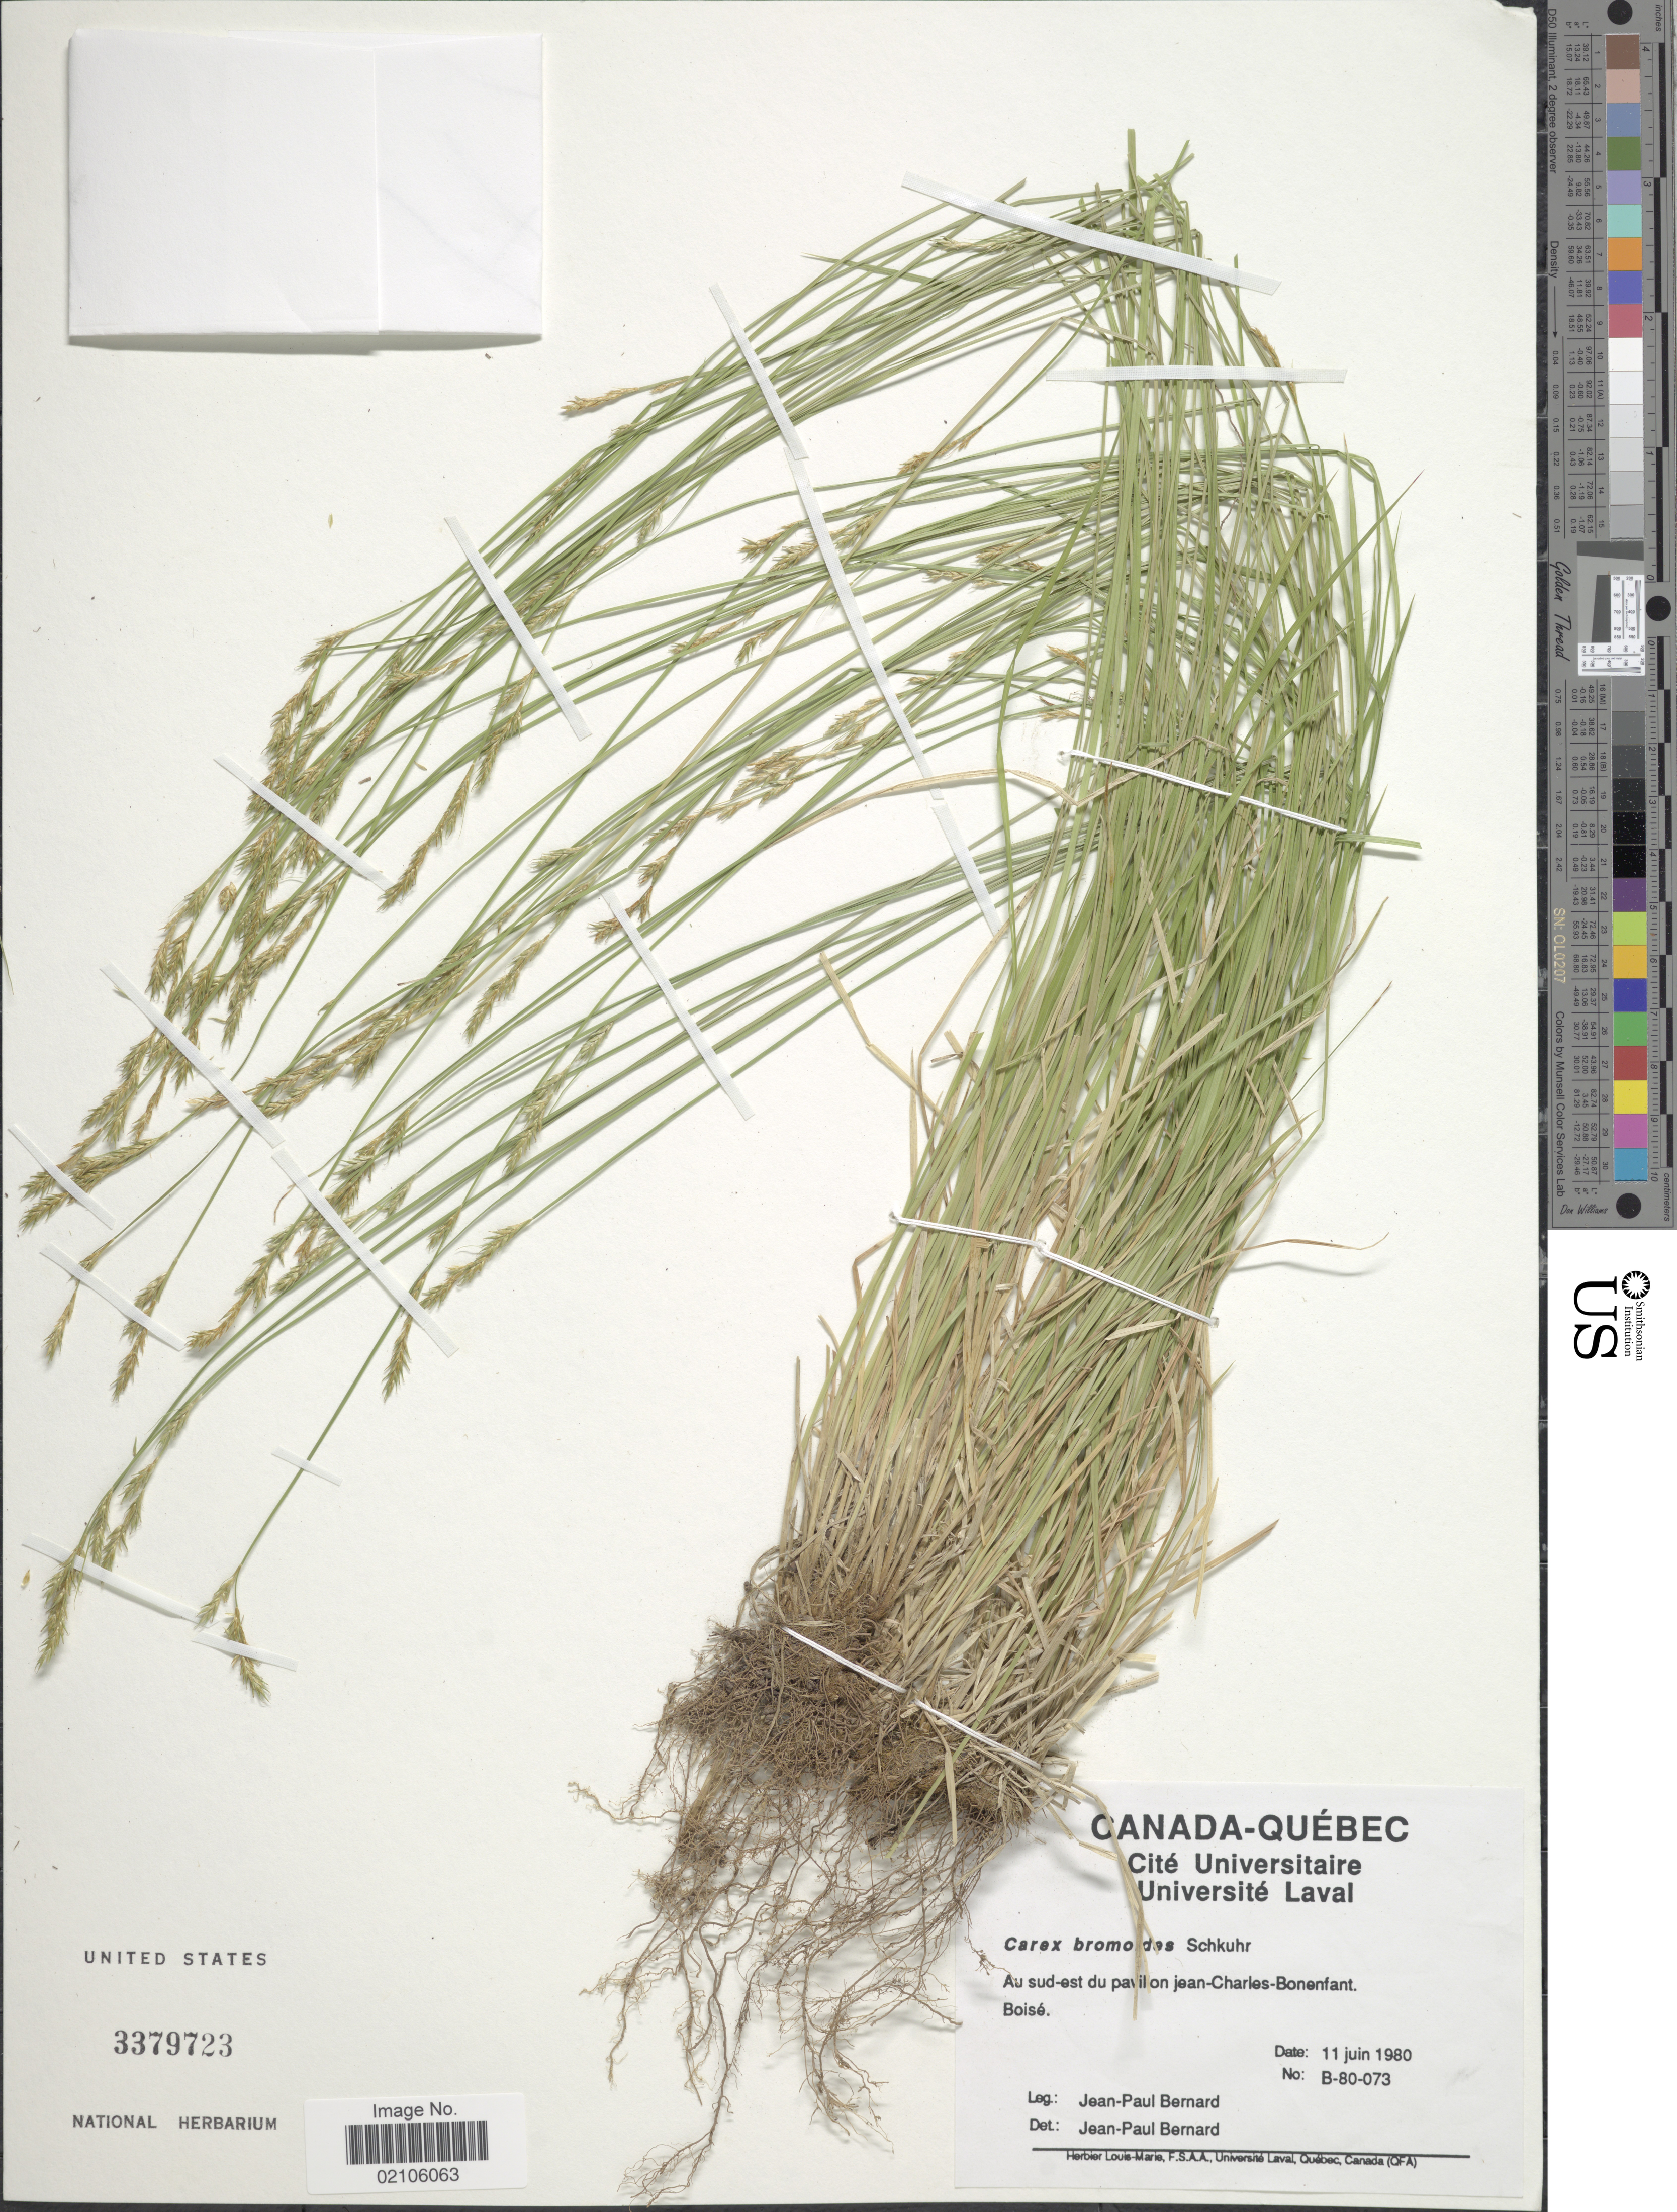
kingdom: Plantae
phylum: Tracheophyta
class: Liliopsida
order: Poales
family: Cyperaceae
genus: Carex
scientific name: Carex bromoides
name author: Willd.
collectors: J.-P. Bernard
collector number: B-80-073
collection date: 1980-06-11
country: Canada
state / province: Quebec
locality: Au sud-est pavil on jean-Charles-Bonenfant. Boisé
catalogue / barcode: US 3379723